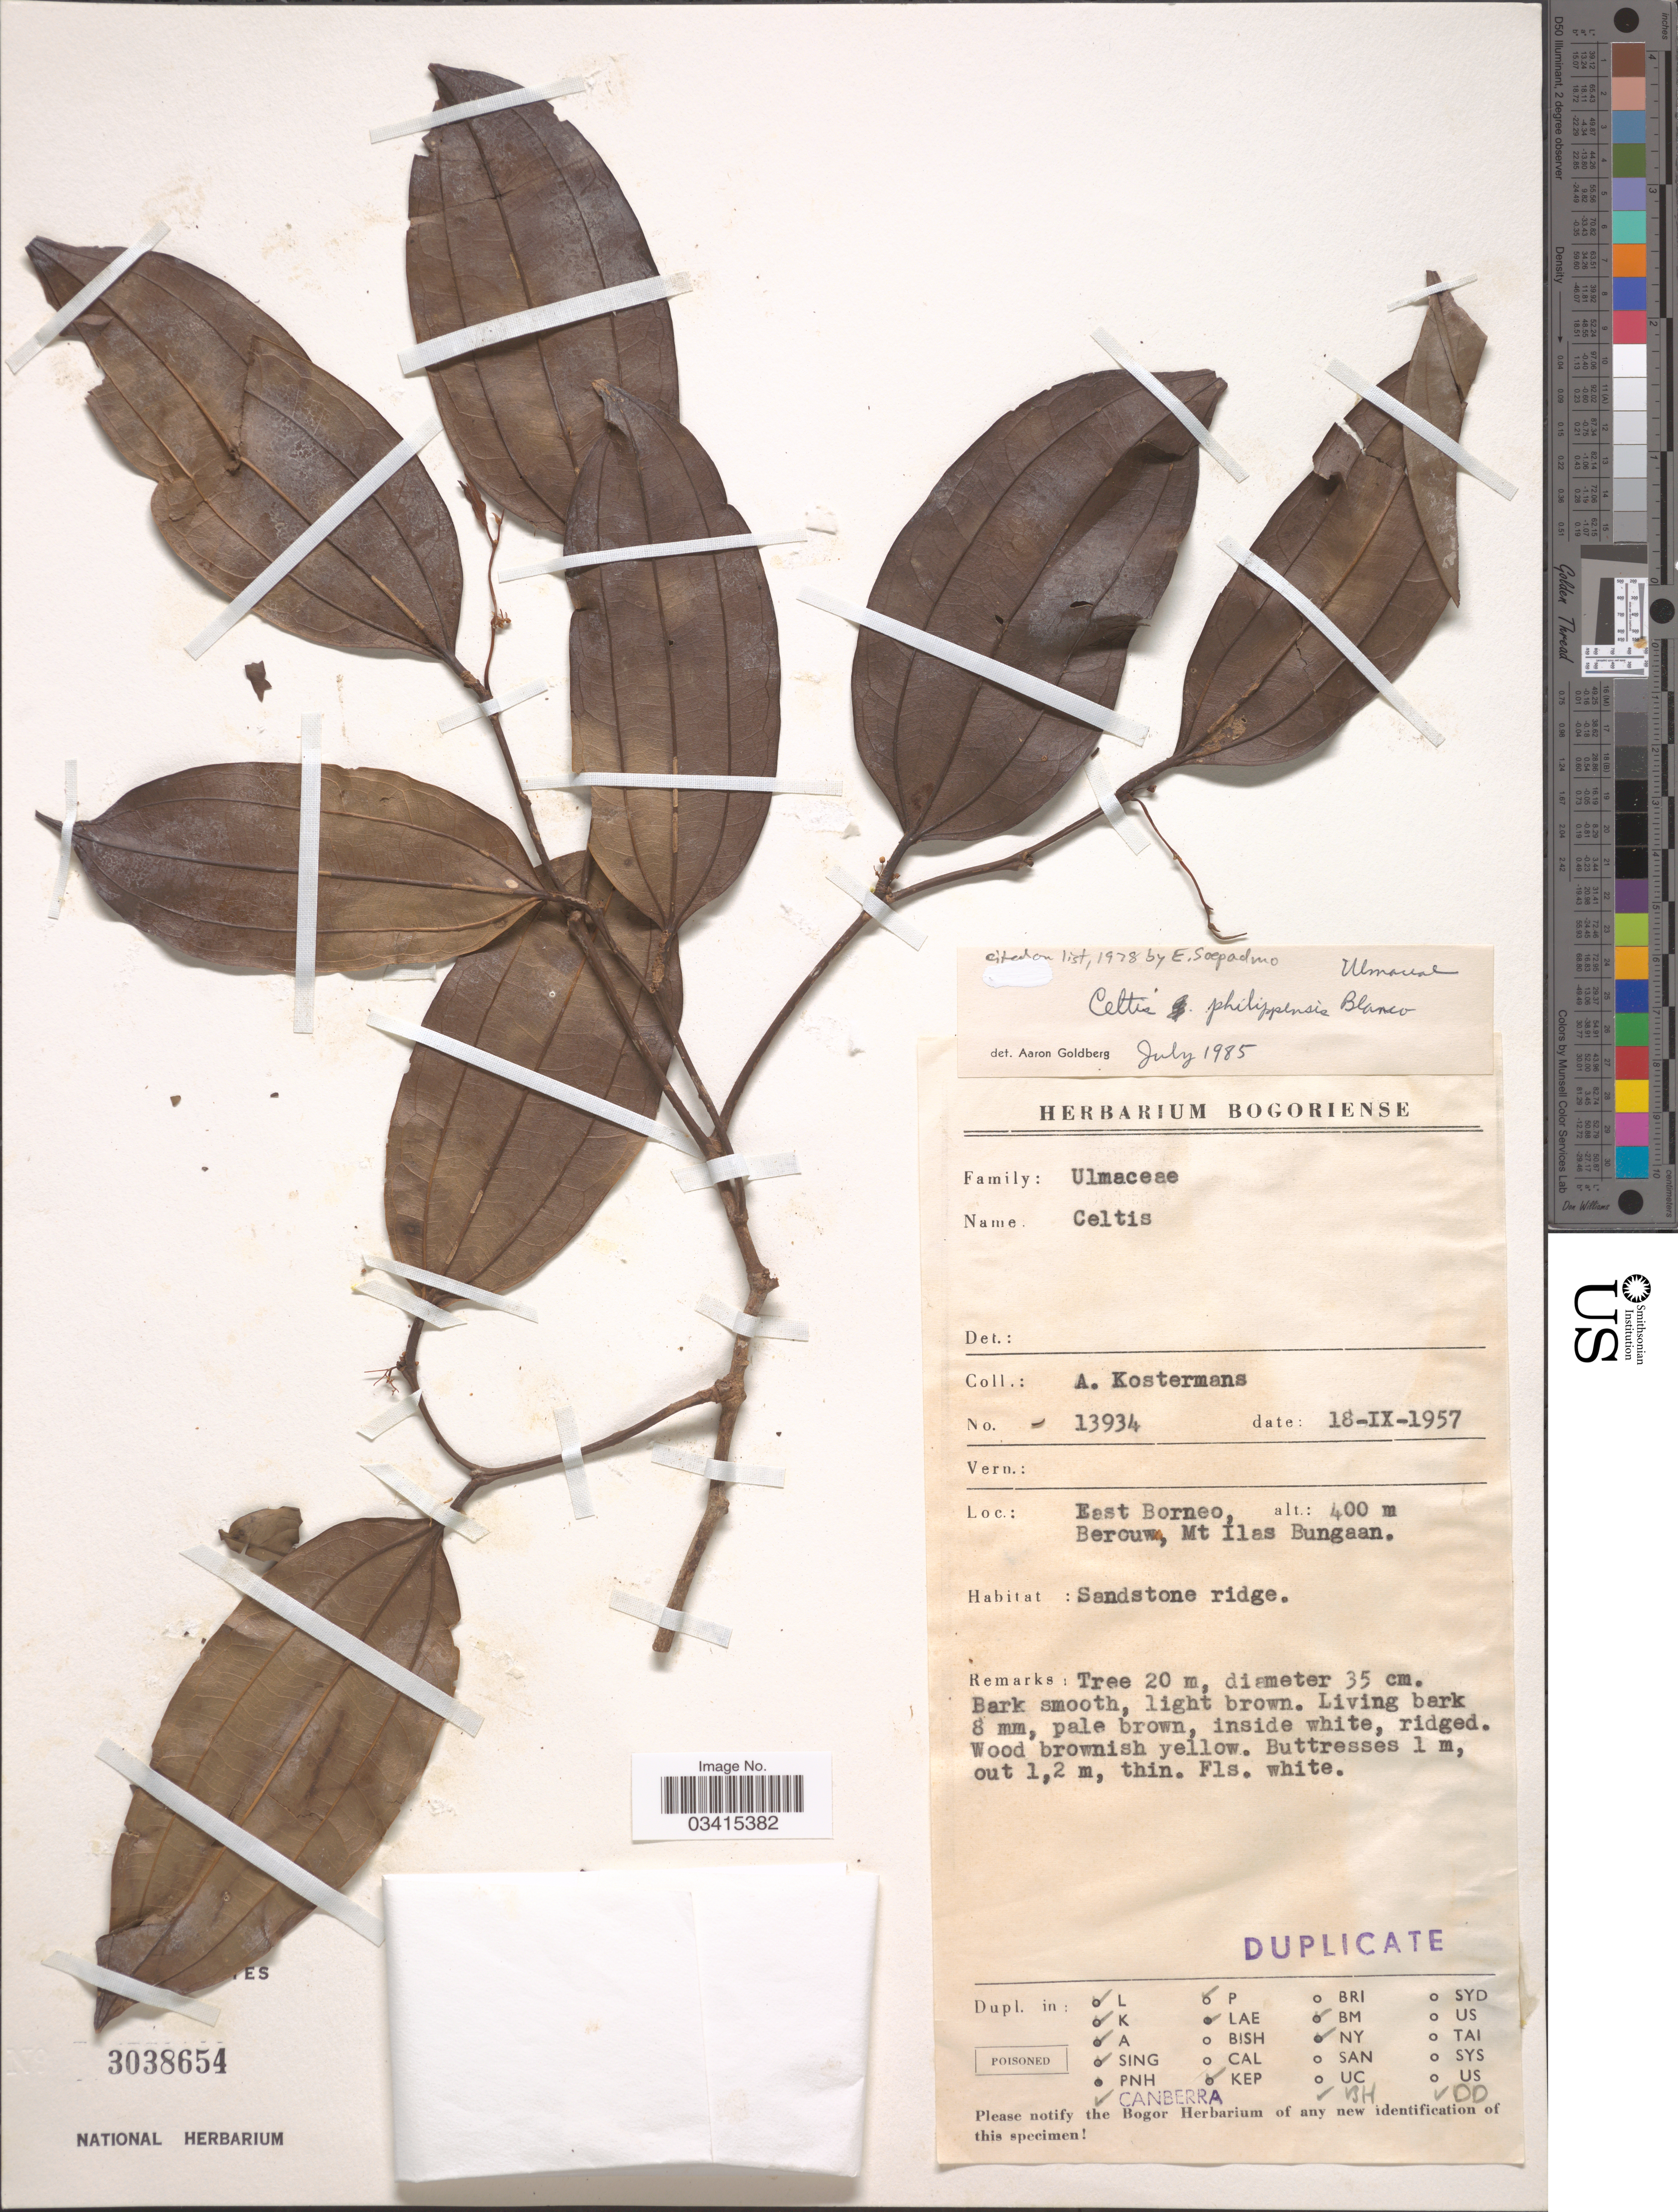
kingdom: Plantae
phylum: Tracheophyta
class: Magnoliopsida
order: Rosales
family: Cannabaceae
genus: Celtis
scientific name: Celtis philippensis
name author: Blanco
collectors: A. J. G. Kostermans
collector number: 13934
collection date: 1957-09-18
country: Indonesia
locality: East Borneo. Berouw, Mt Ilas Bungaan.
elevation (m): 400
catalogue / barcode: US 3038654